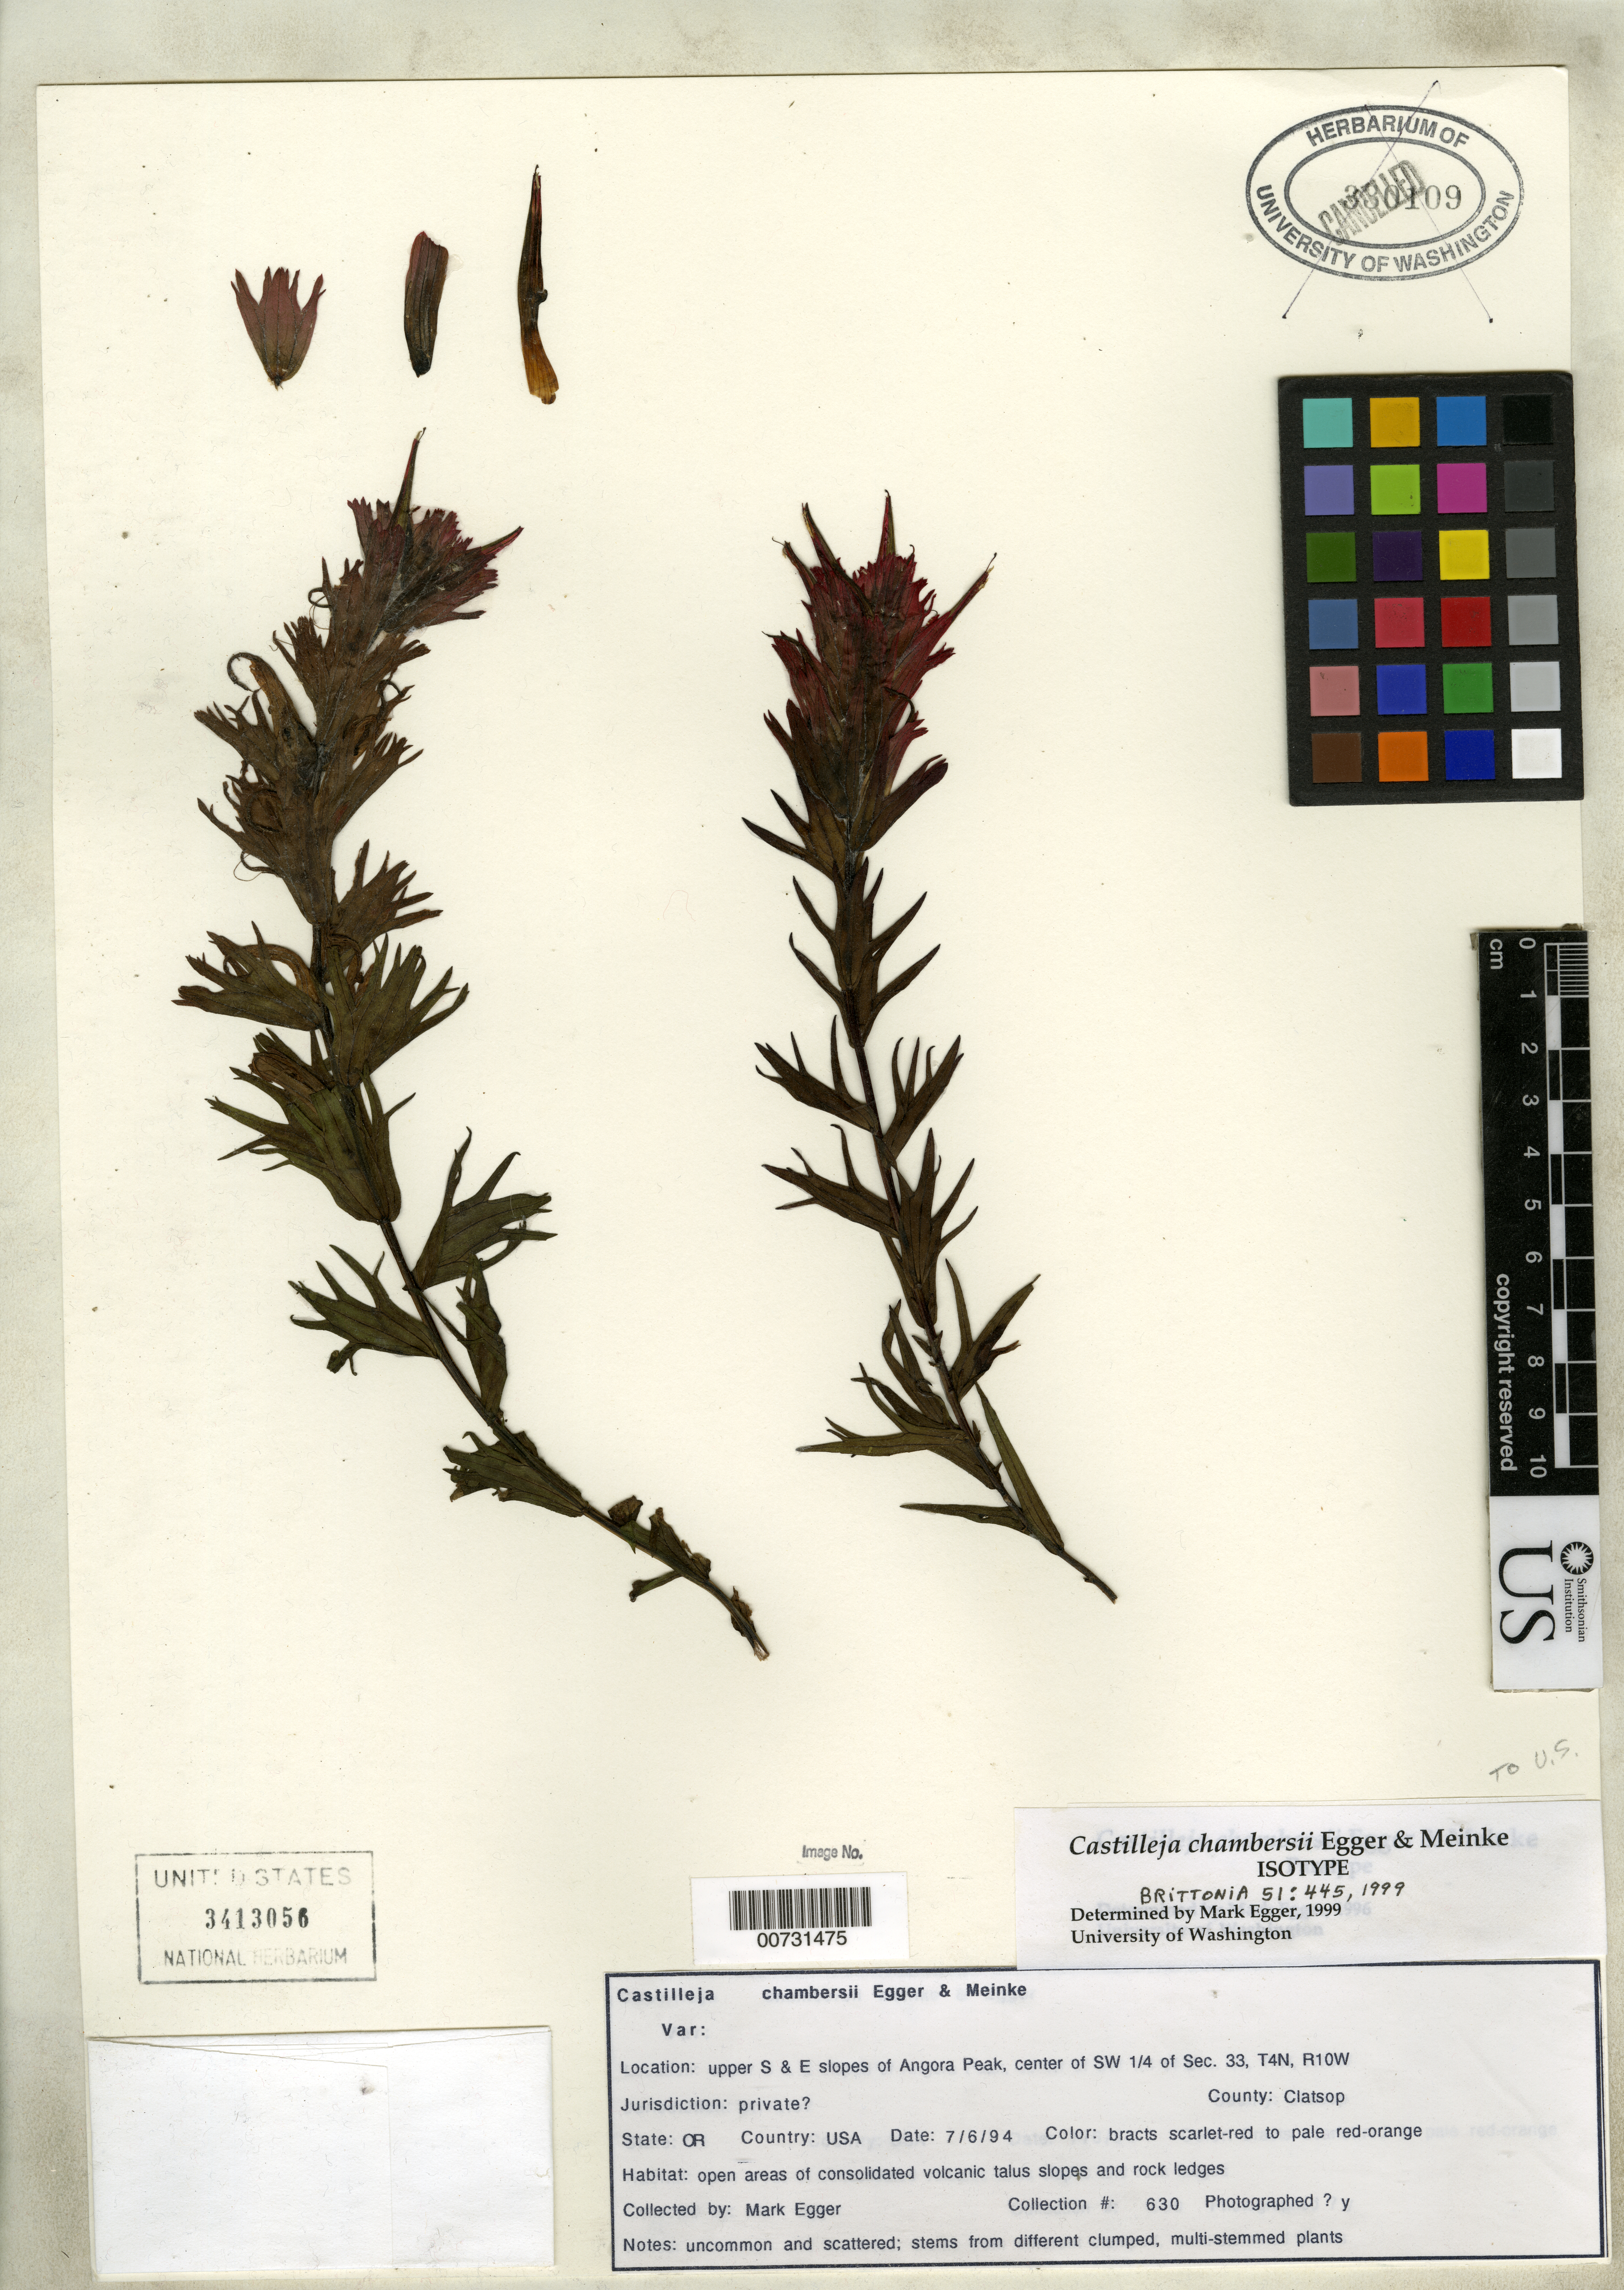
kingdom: Plantae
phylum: Tracheophyta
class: Magnoliopsida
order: Lamiales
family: Orobanchaceae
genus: Castilleja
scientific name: Castilleja chambersii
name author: Egger & Meinke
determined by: Egger, M.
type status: Isotype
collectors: M. Egger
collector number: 630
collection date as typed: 06 Jul 1994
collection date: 1994-07-06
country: United States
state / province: Oregon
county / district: Clatsop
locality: Upper S & E slopes of Angora Peak, center of SW 1/4 of Sec. 33, T4N, R10W.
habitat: Open areas of consolidated volcanic talus slopes and rock ledges.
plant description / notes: Holotype at WTU.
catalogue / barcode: US 3413056